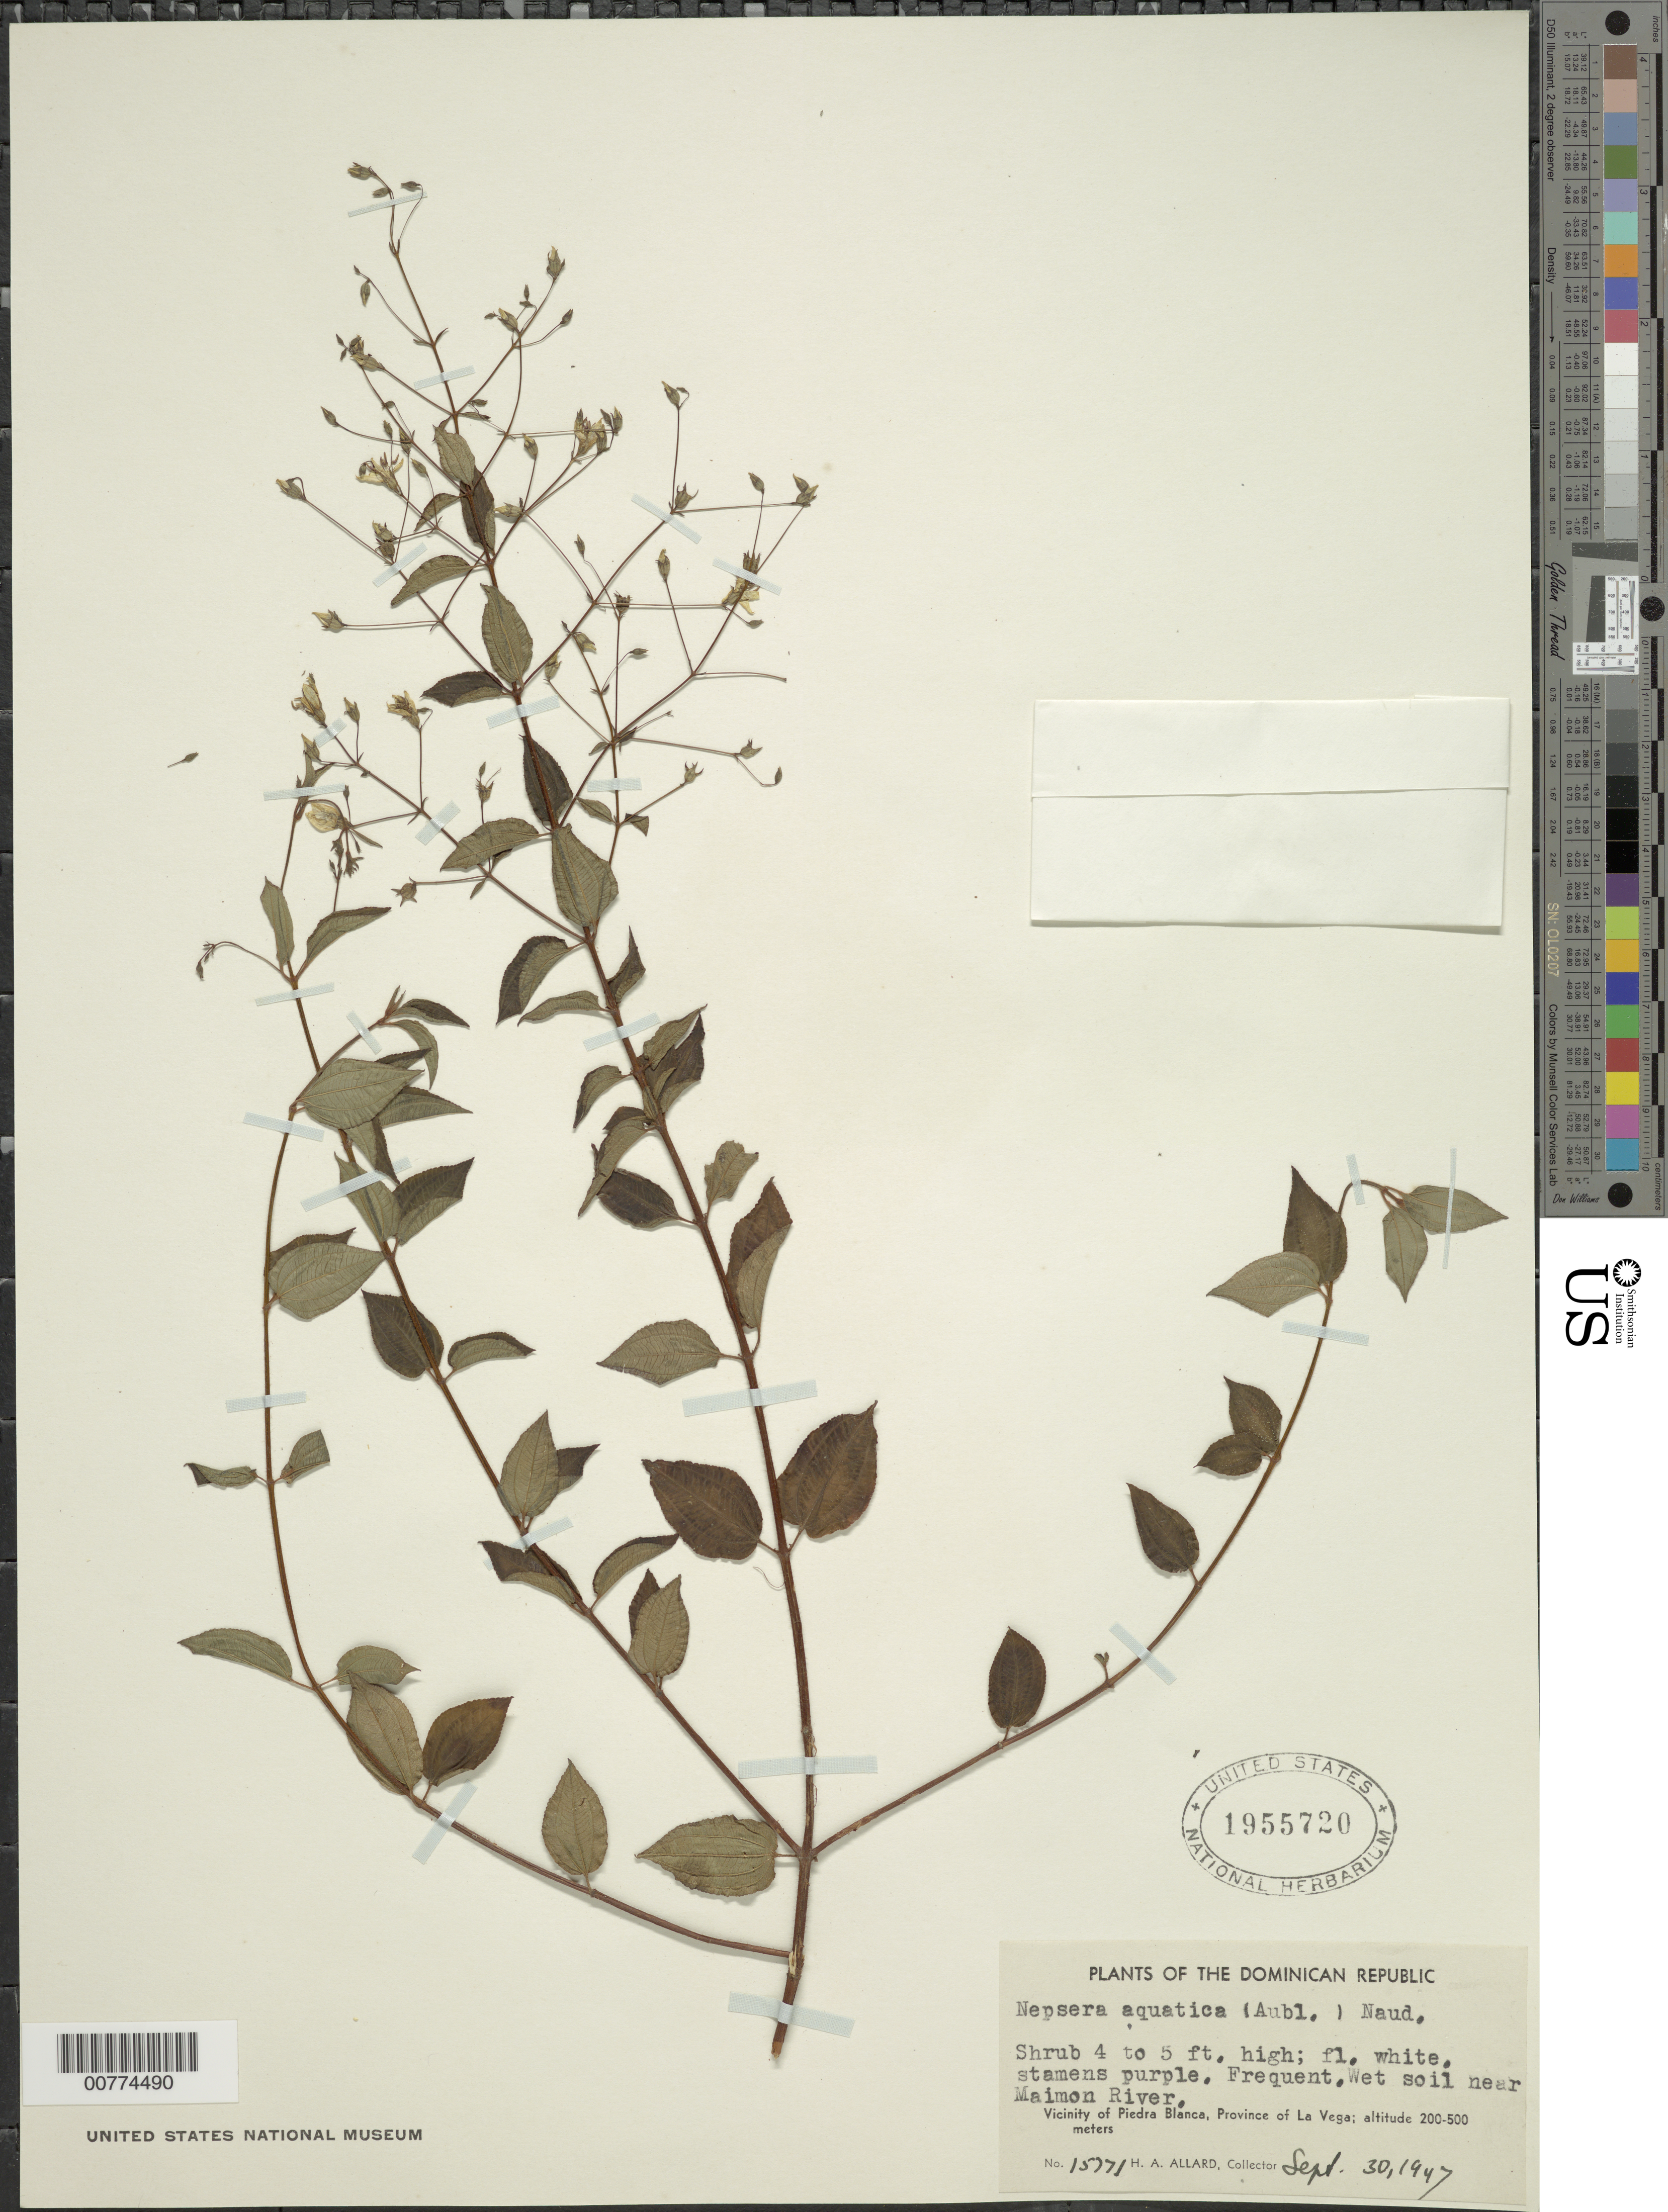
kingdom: Plantae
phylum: Tracheophyta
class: Magnoliopsida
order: Myrtales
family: Melastomataceae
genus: Nepsera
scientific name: Nepsera aquatica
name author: (Aubl.) Naudin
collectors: H. A. Allard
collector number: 15771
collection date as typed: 30 Sep 1947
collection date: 1947-09-30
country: Dominican Republic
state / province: La Vega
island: Hispaniola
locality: Vicinity of Piedra Blanca, near Maimon River.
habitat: Wet soil.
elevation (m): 200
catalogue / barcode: US 1955720